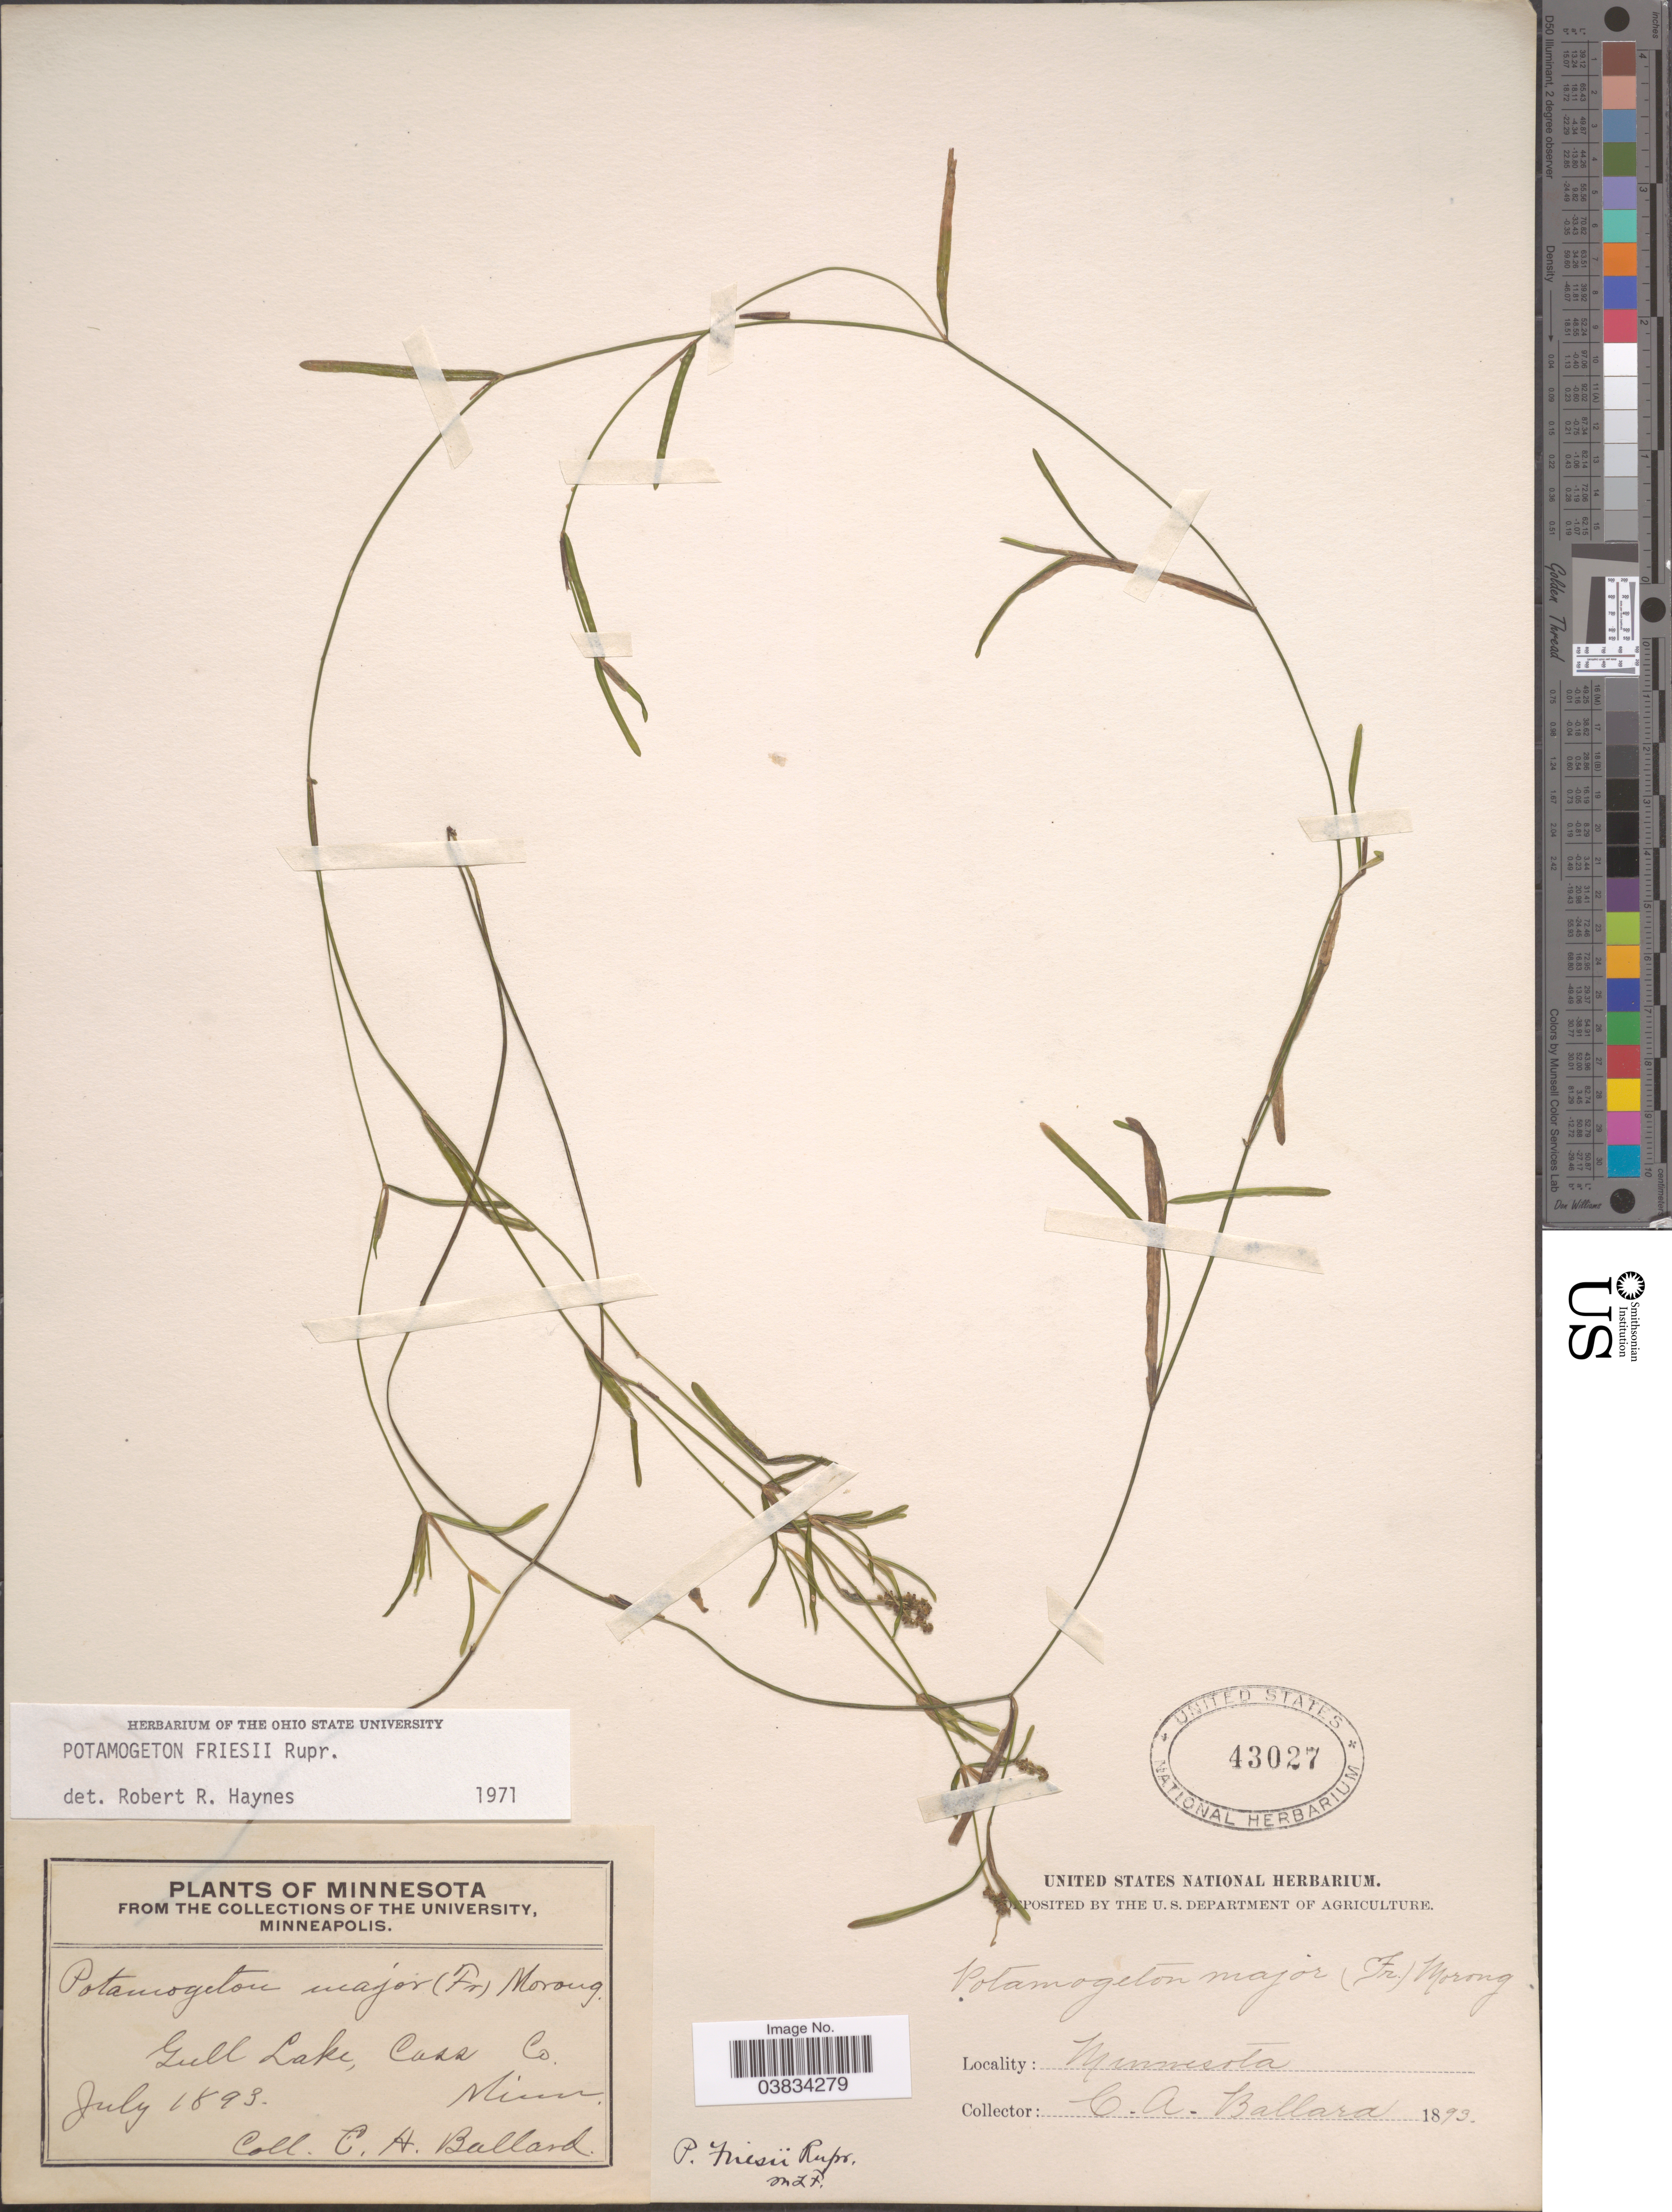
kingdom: Plantae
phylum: Tracheophyta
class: Liliopsida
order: Alismatales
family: Potamogetonaceae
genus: Potamogeton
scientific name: Potamogeton friesii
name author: Rupr.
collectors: C. A. Ballard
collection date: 1893-07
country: United States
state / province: Minnesota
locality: Gull Lake, Cass Co.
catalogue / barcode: US 43027